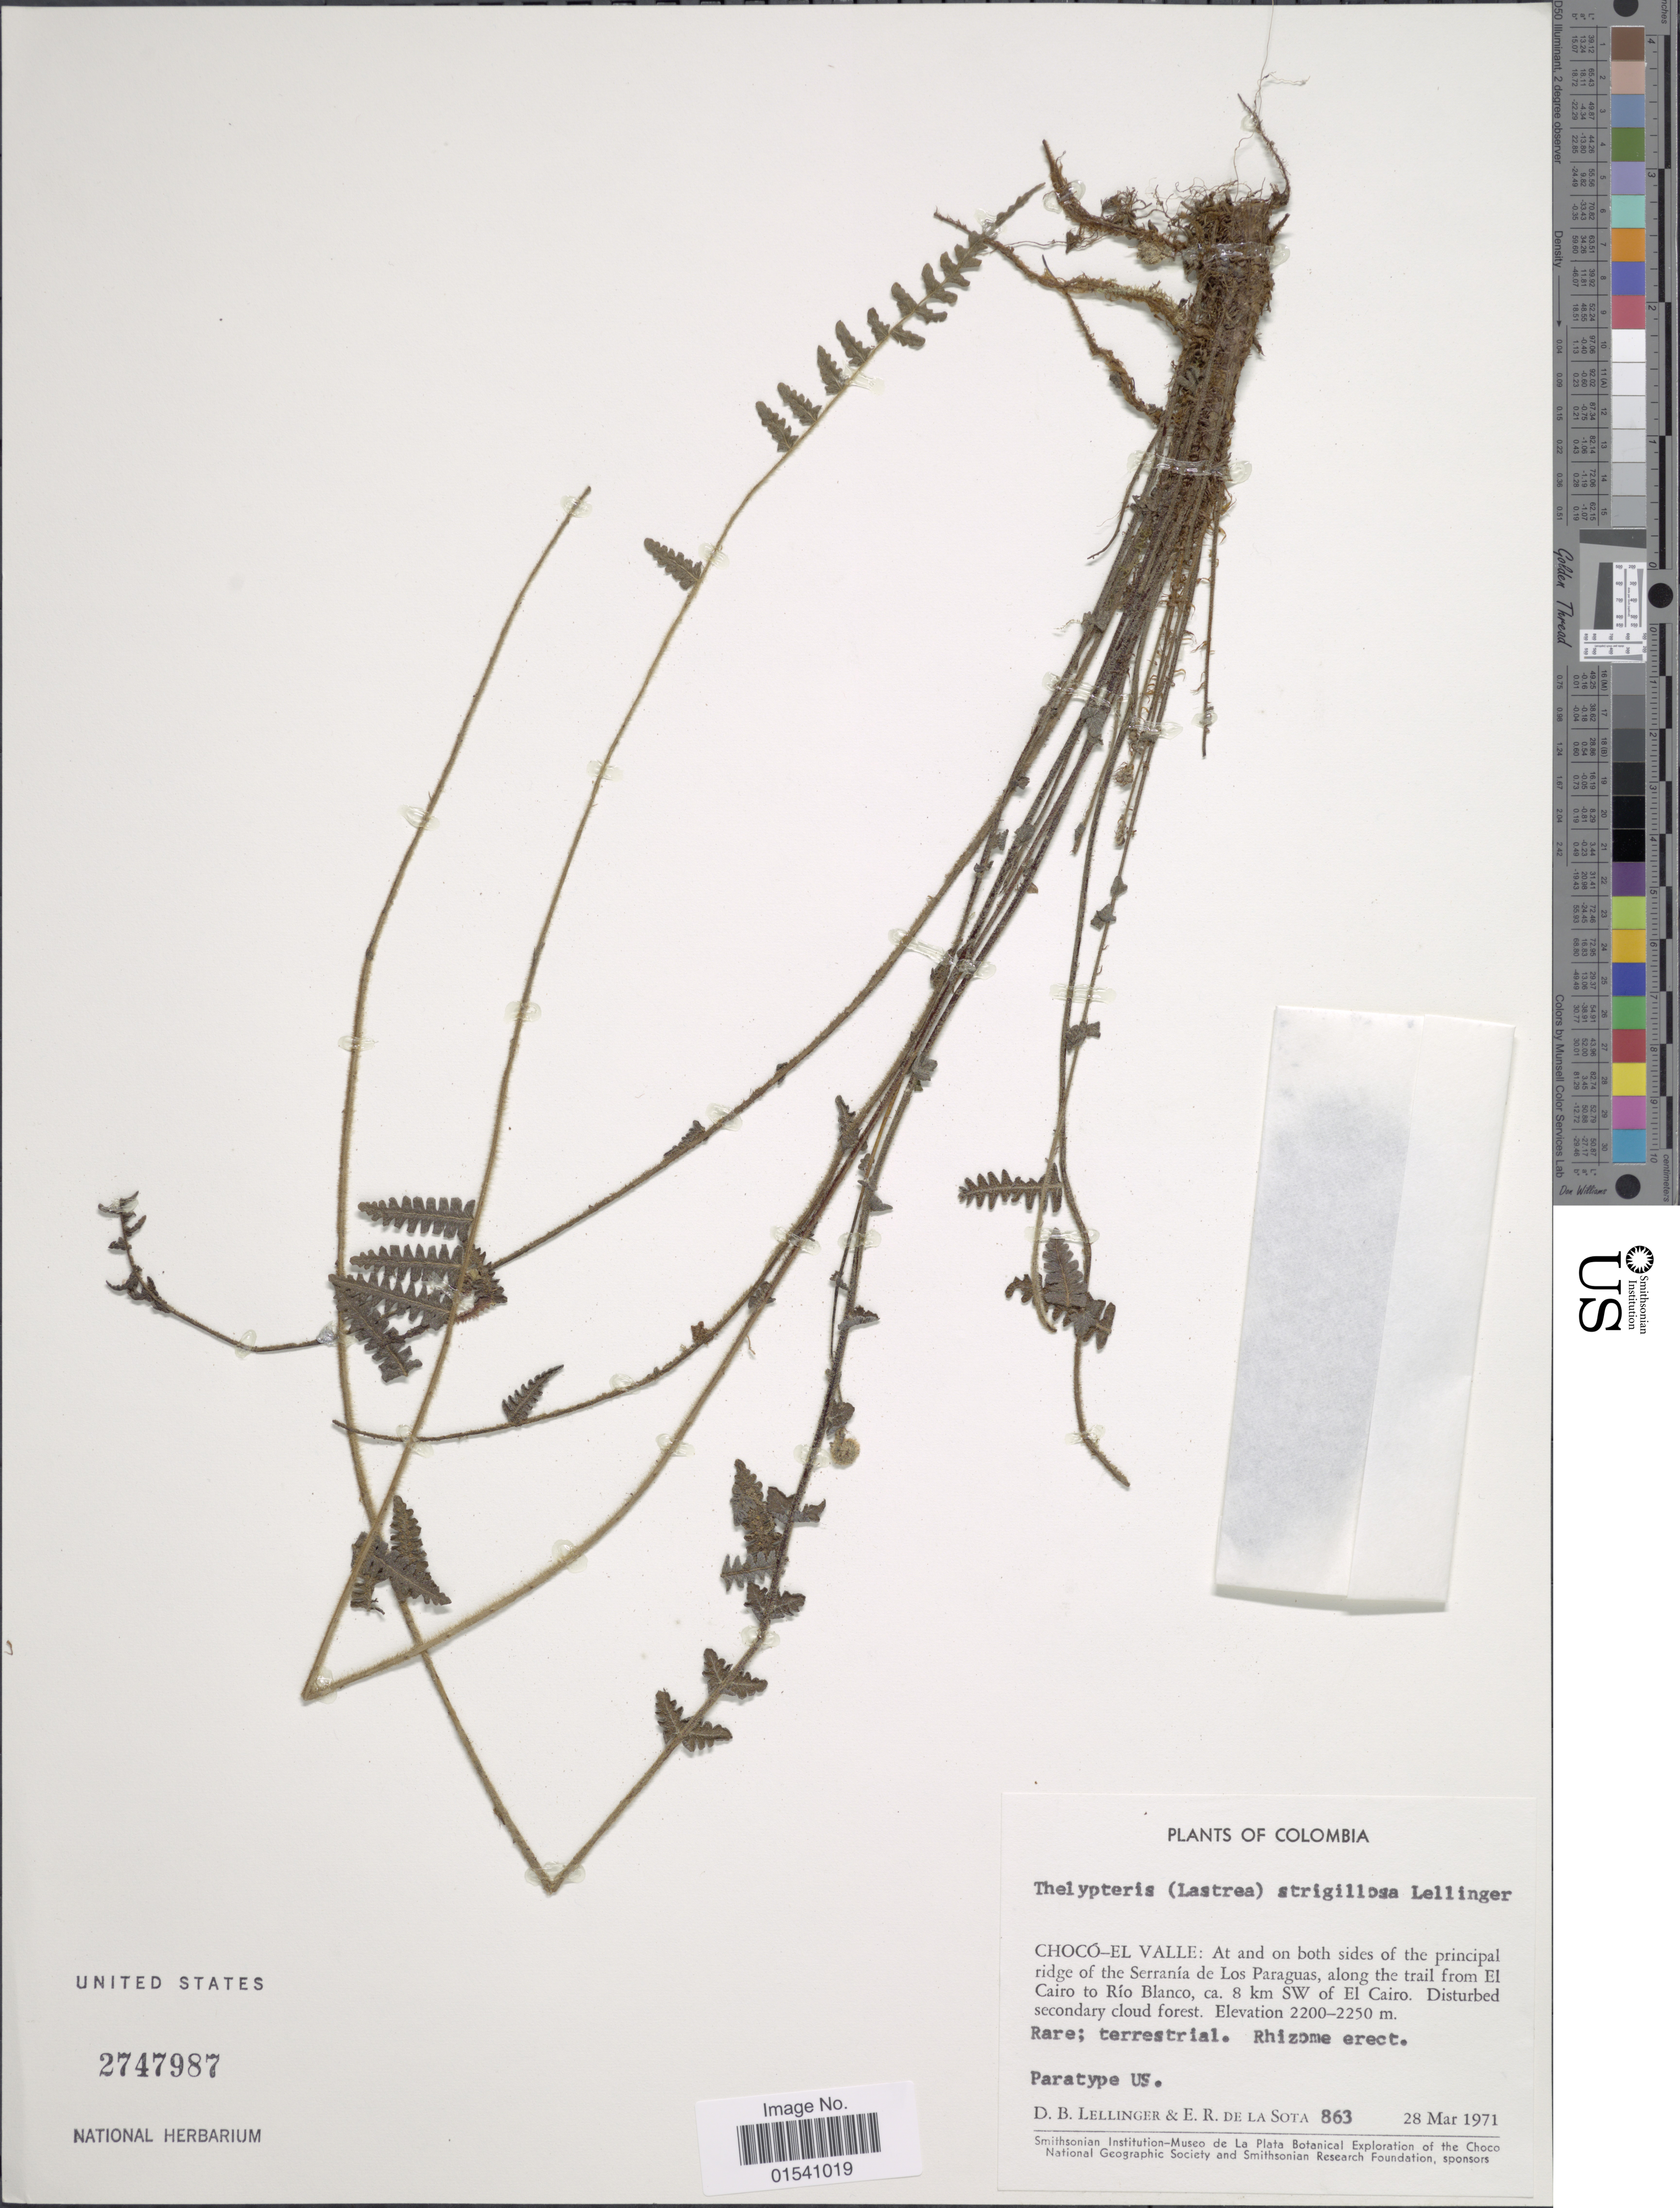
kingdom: Plantae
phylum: Tracheophyta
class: Polypodiopsida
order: Polypodiales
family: Thelypteridaceae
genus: Amauropelta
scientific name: Amauropelta strigillosa (A.R. Sm. & Lellinger) comb. nov., ined 2015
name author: (A.R. Sm. & Lellinger)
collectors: D. B. Lellinger & E. R. de la Sota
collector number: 863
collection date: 1971-03-28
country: Colombia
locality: Chocó-El Valle: At and on both sides of the principal ridge of the Serranía de Los Paraguas, along the trail from El Cairo to Río Blanco, ca. 8 km SW of EL cairo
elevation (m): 2200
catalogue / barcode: US 2747987